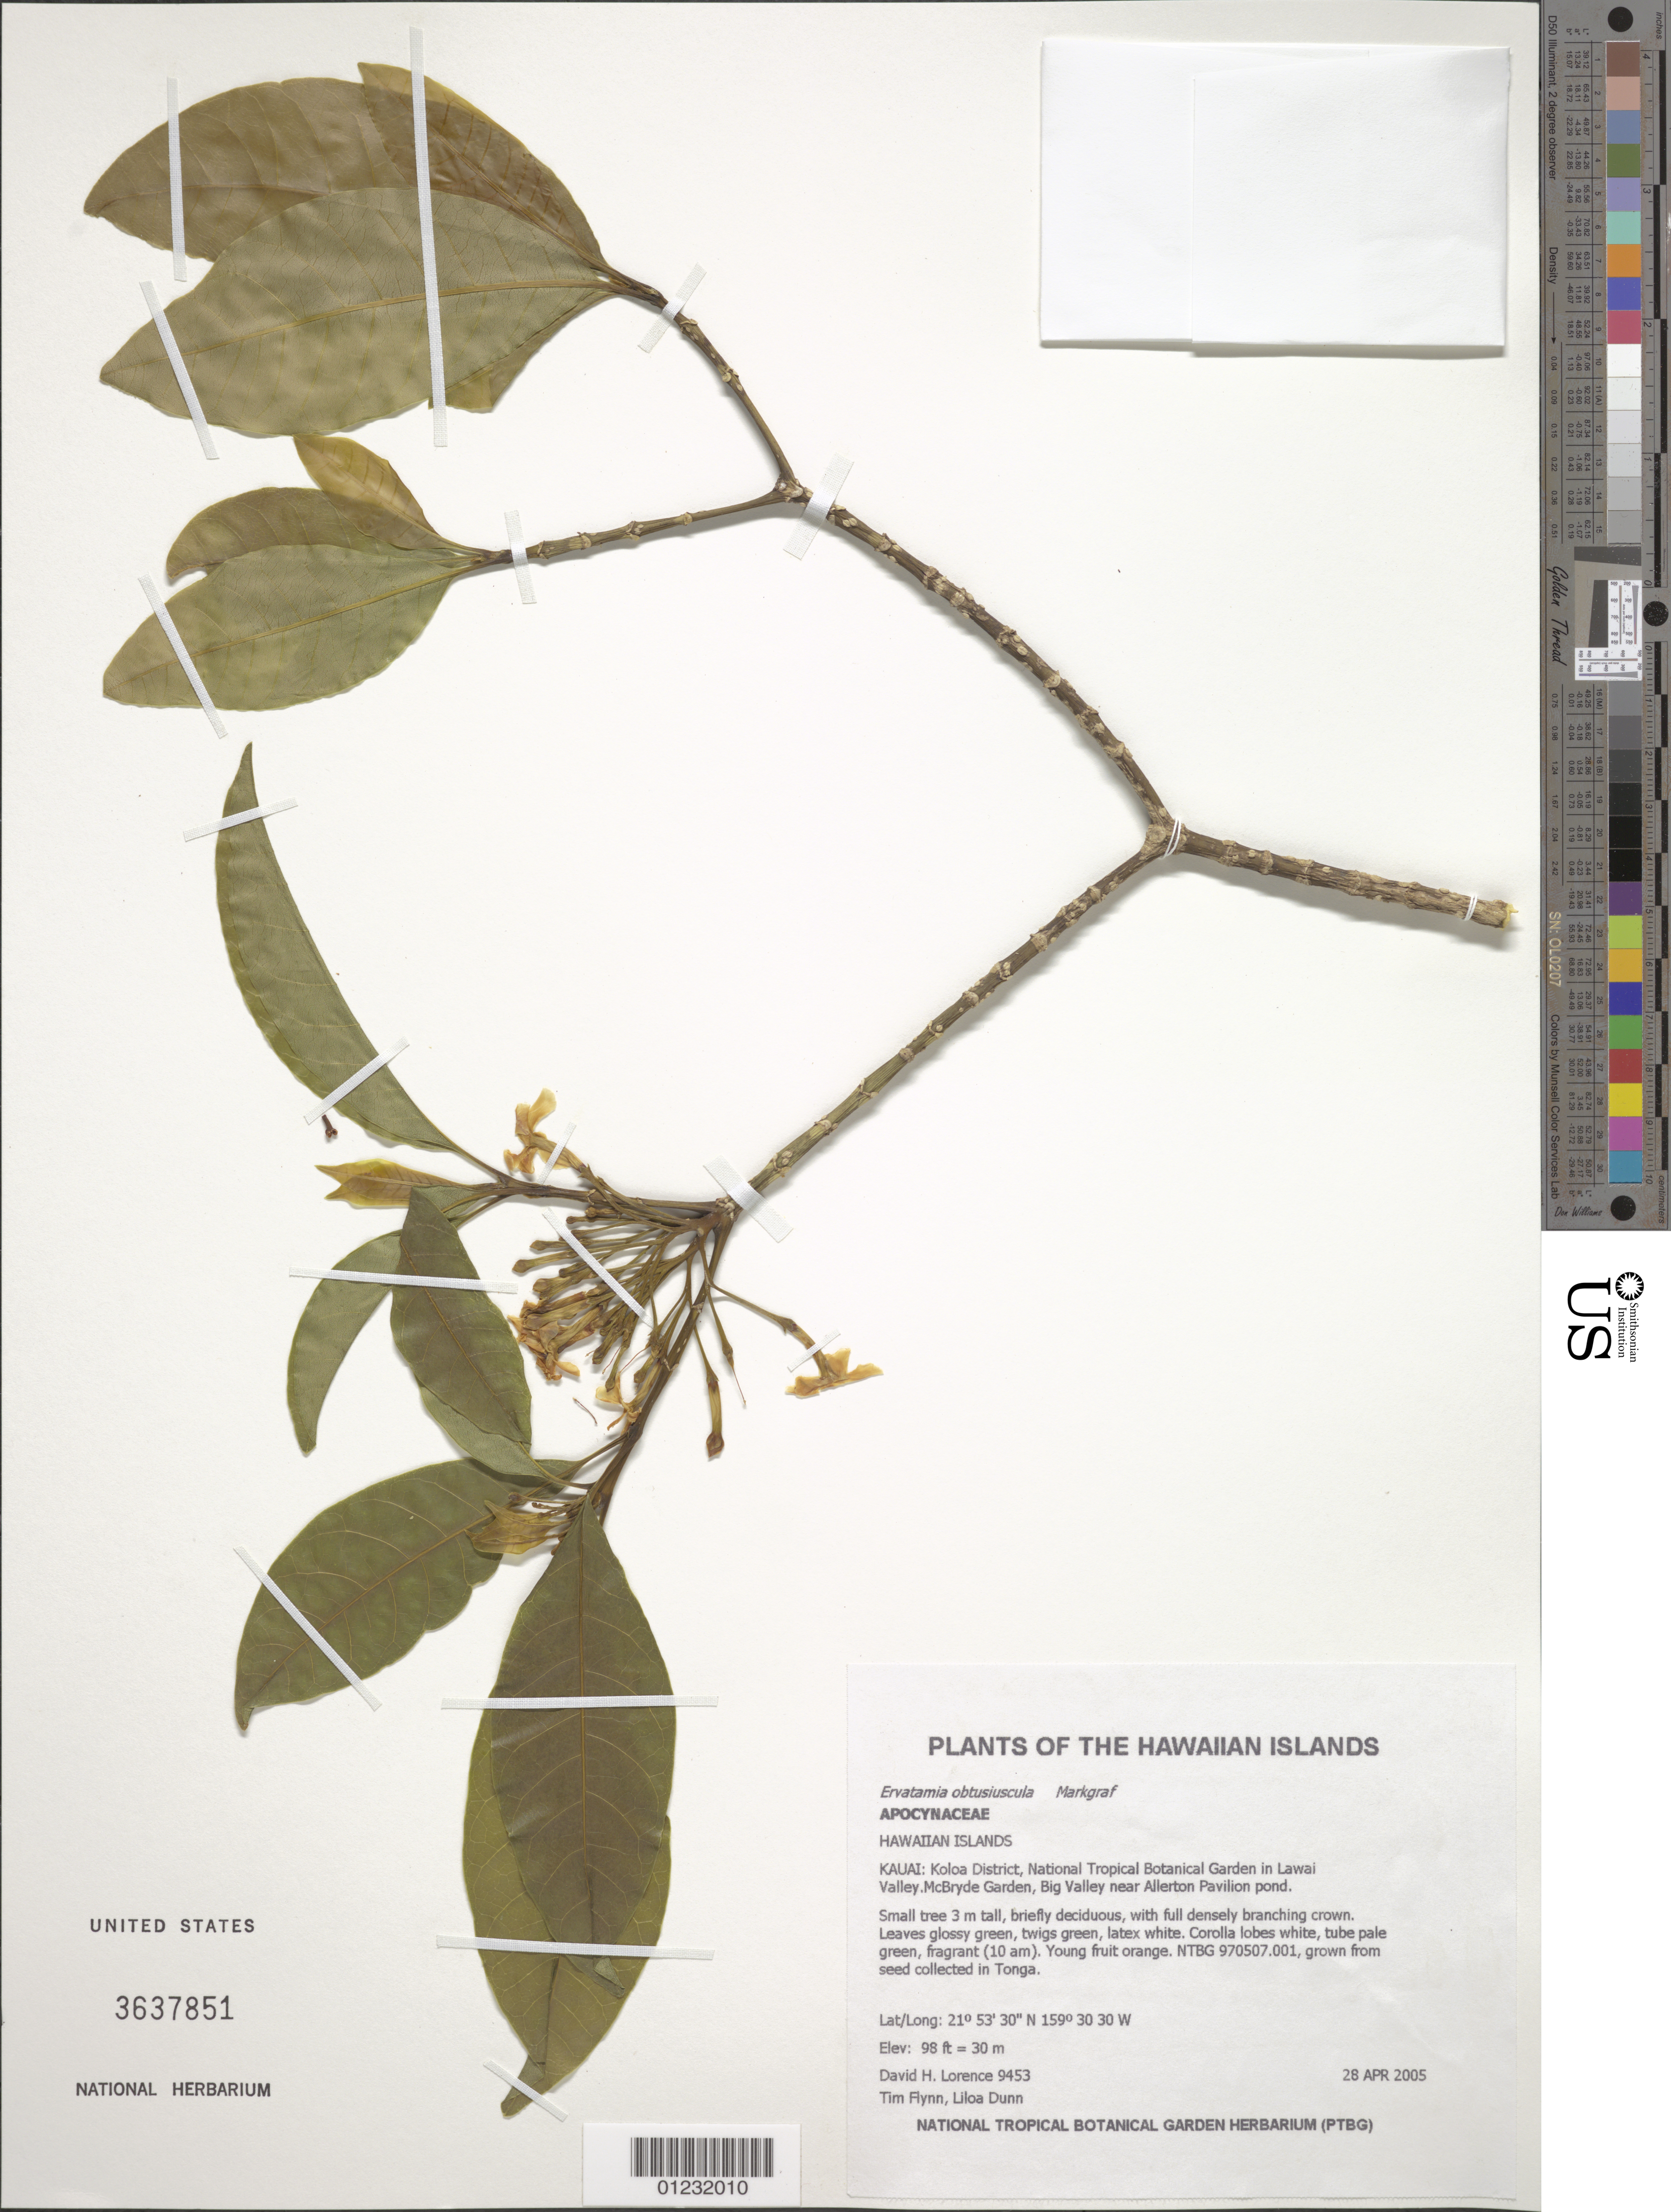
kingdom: Plantae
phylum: Tracheophyta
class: Magnoliopsida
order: Gentianales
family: Apocynaceae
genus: Tabernaemontana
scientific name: Tabernaemontana pandacaqui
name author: Poir.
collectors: D. Lorence, T. Flynn & L. Dunn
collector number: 9453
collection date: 2005-04-28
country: United States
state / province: Hawaii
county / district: Kauai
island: Kaua'i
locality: National Tropical Botanical Garden in Lawai Valley, McBryde Garden. Big valley near Allerton Pavilion Pond.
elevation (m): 30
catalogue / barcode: US 3637851